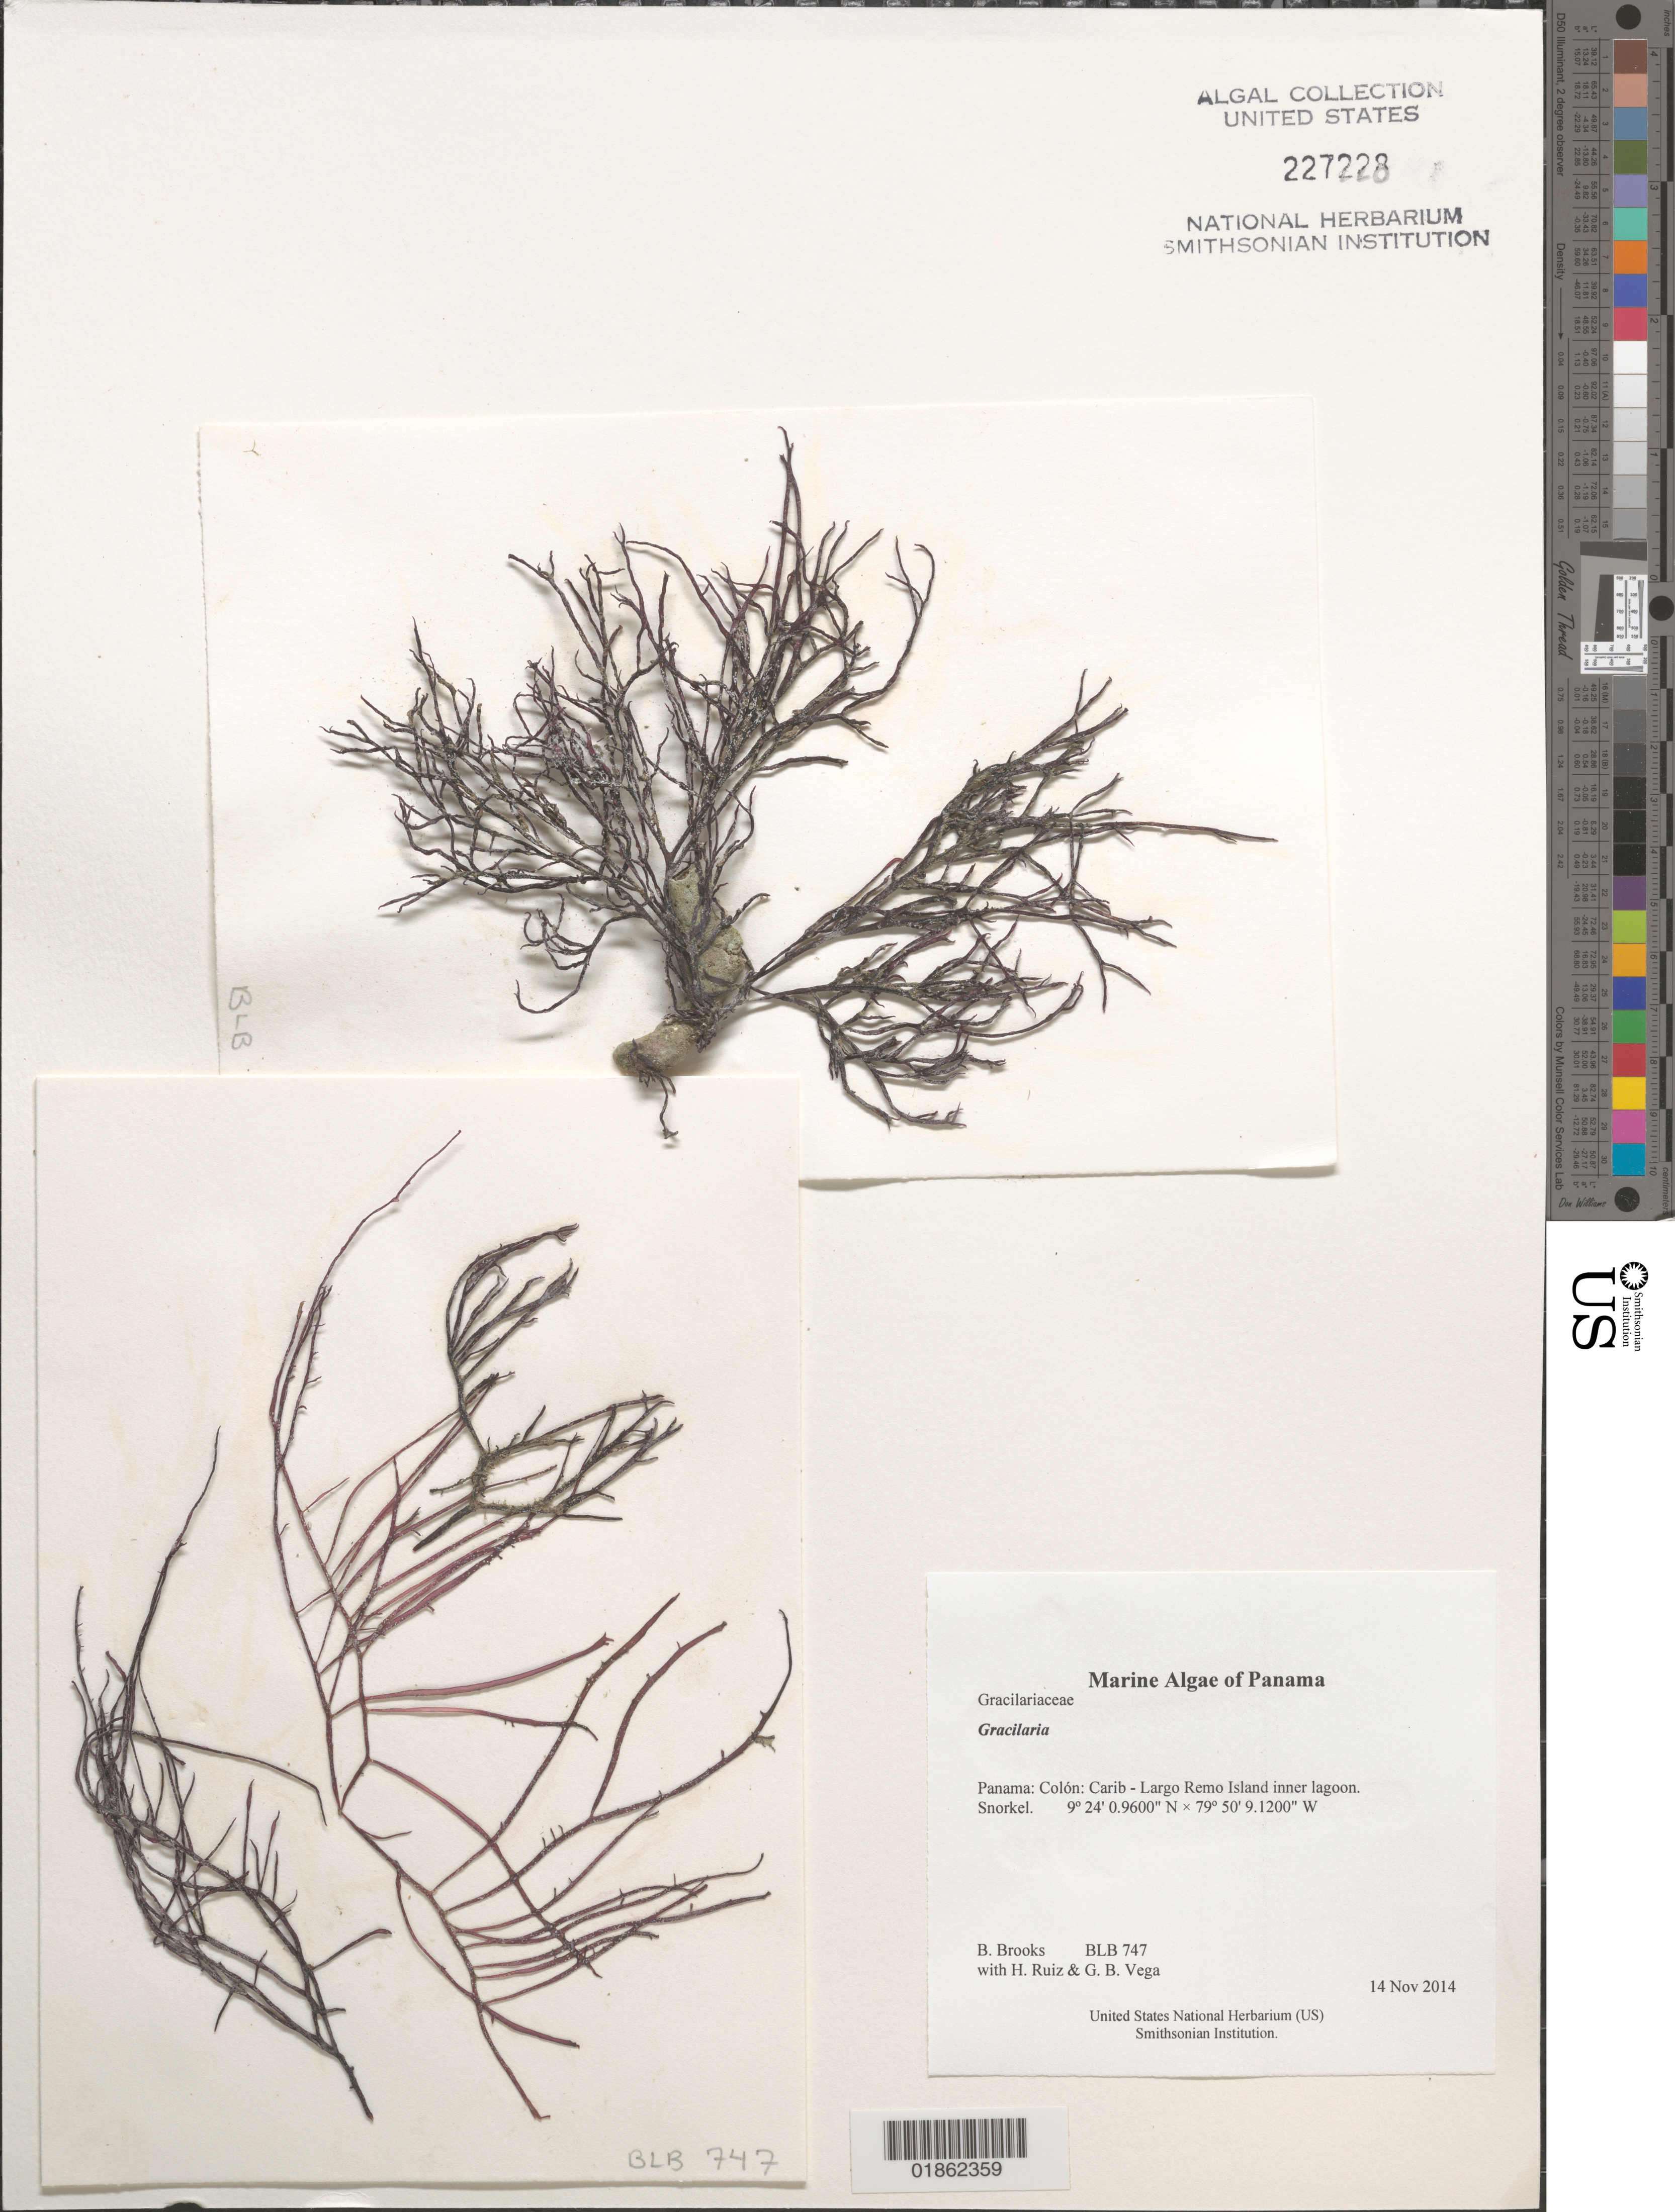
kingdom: Plantae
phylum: Rhodophyta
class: Florideophyceae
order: Gracilariales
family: Gracilariaceae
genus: Gracilaria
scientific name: Gracilaria sp.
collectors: B. Brooks, H. Ruiz & G. B. Vega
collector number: BLB 747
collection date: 2014-11-14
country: Panama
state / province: Colón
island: Largo Remo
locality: Carib - Largo Remo Island inner lagoon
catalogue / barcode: US 227228